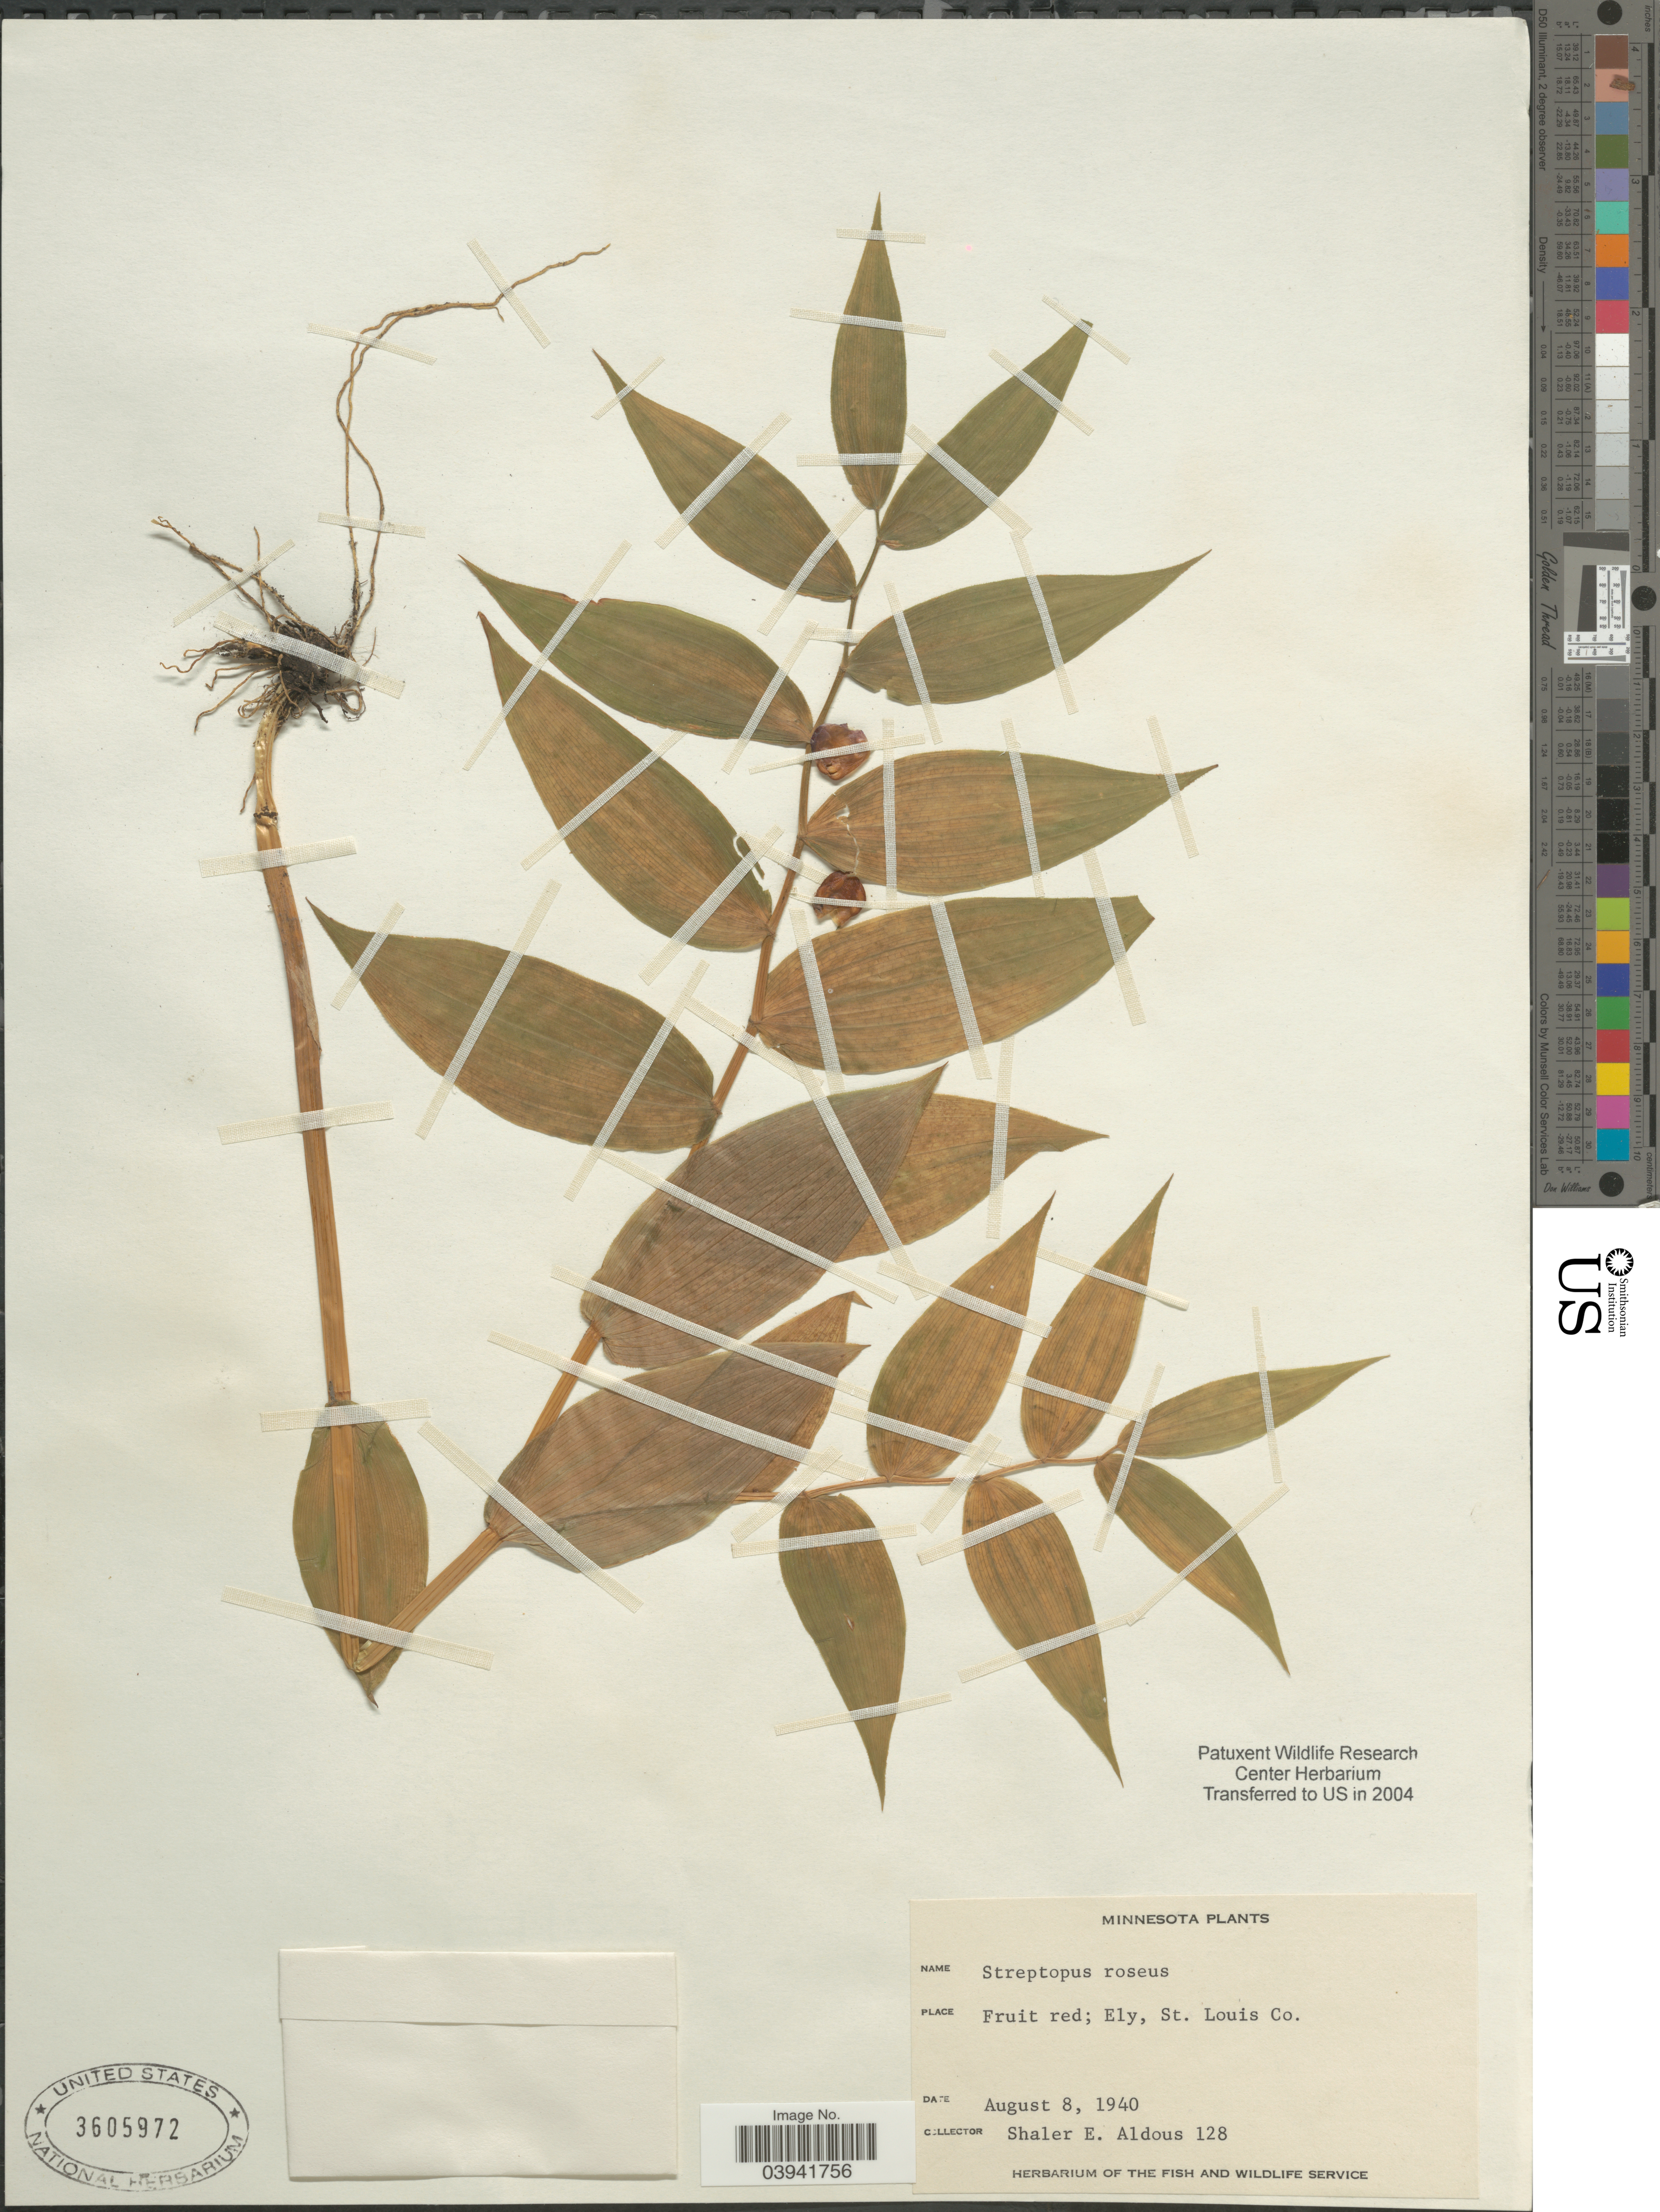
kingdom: Plantae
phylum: Tracheophyta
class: Liliopsida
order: Liliales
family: Liliaceae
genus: Streptopus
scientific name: Streptopus roseus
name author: Michx.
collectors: S. Aldous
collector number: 128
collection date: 1940-08-08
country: United States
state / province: Minnesota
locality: Ely, St. Louis Co.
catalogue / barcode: US 3605972